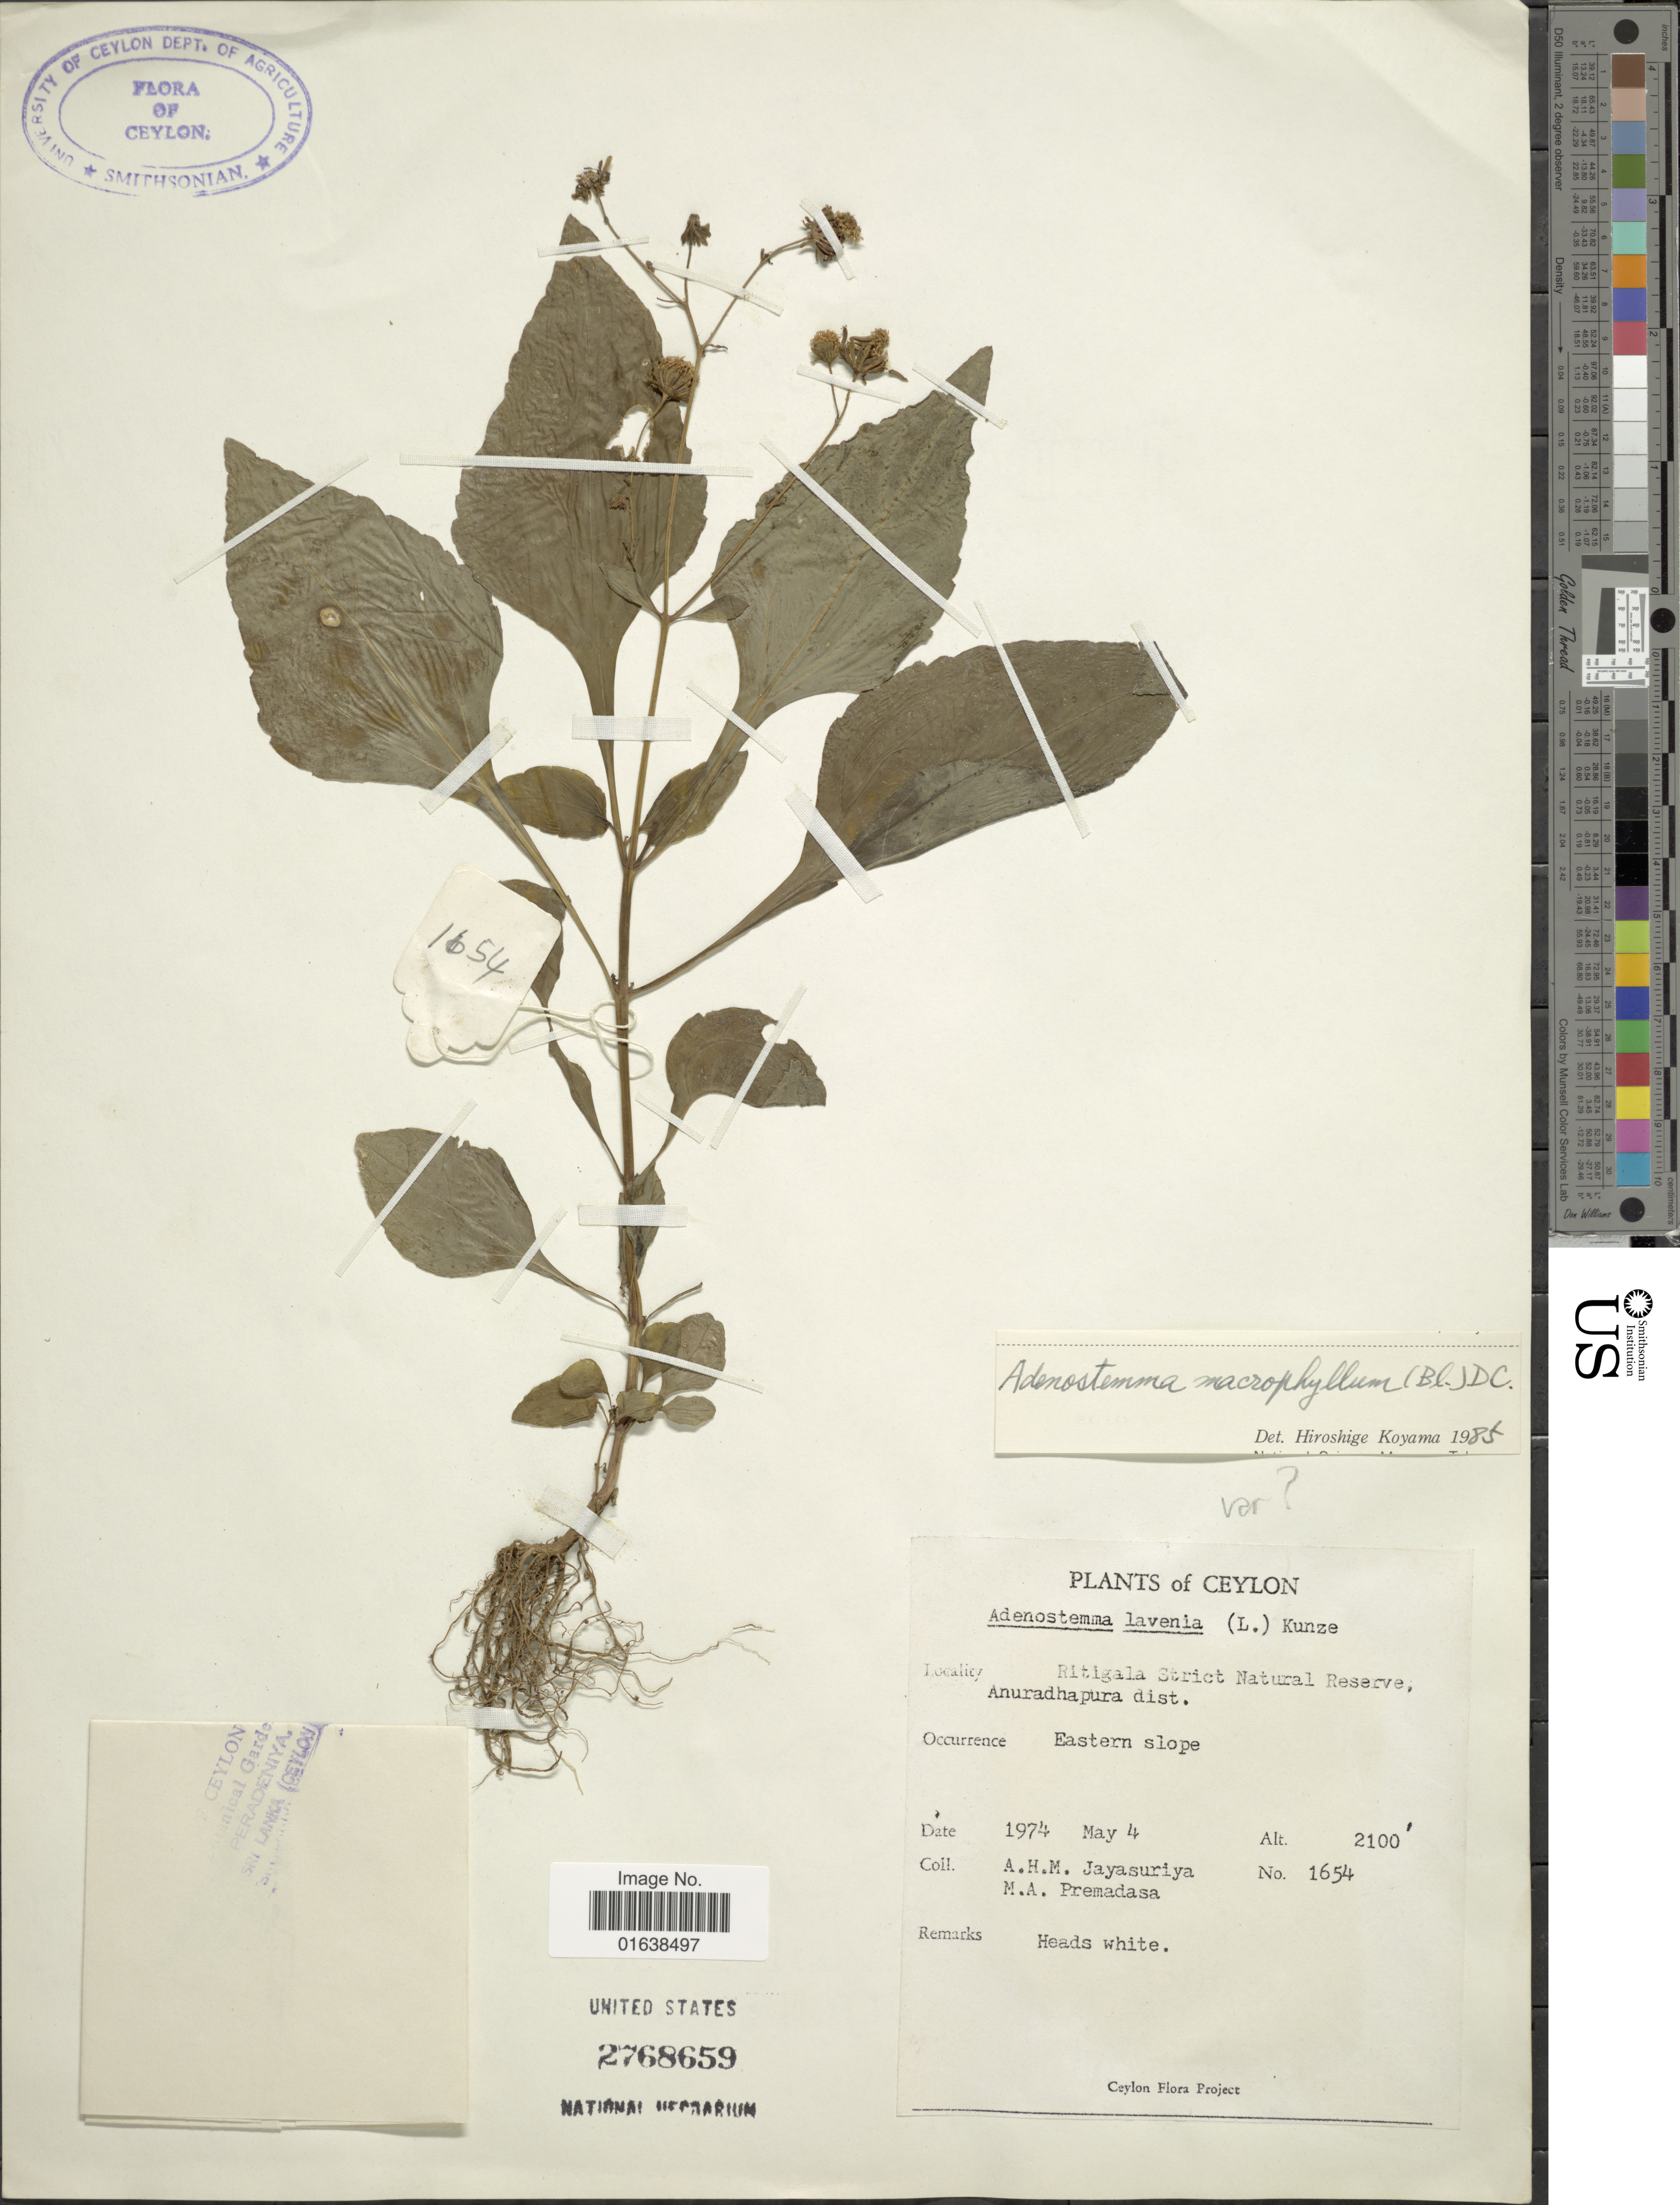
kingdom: Plantae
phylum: Tracheophyta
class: Magnoliopsida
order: Asterales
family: Asteraceae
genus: Adenostemma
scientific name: Adenostemma macrophyllum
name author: (Blume) DC.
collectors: A. Jayasuriya & M. Premadasa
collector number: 1654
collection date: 1974-05-04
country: Sri Lanka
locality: Ceylon. Ritigala Strict Natural Reserve. Anuradhapura dist. Eastern slope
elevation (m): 640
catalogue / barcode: US 2768659